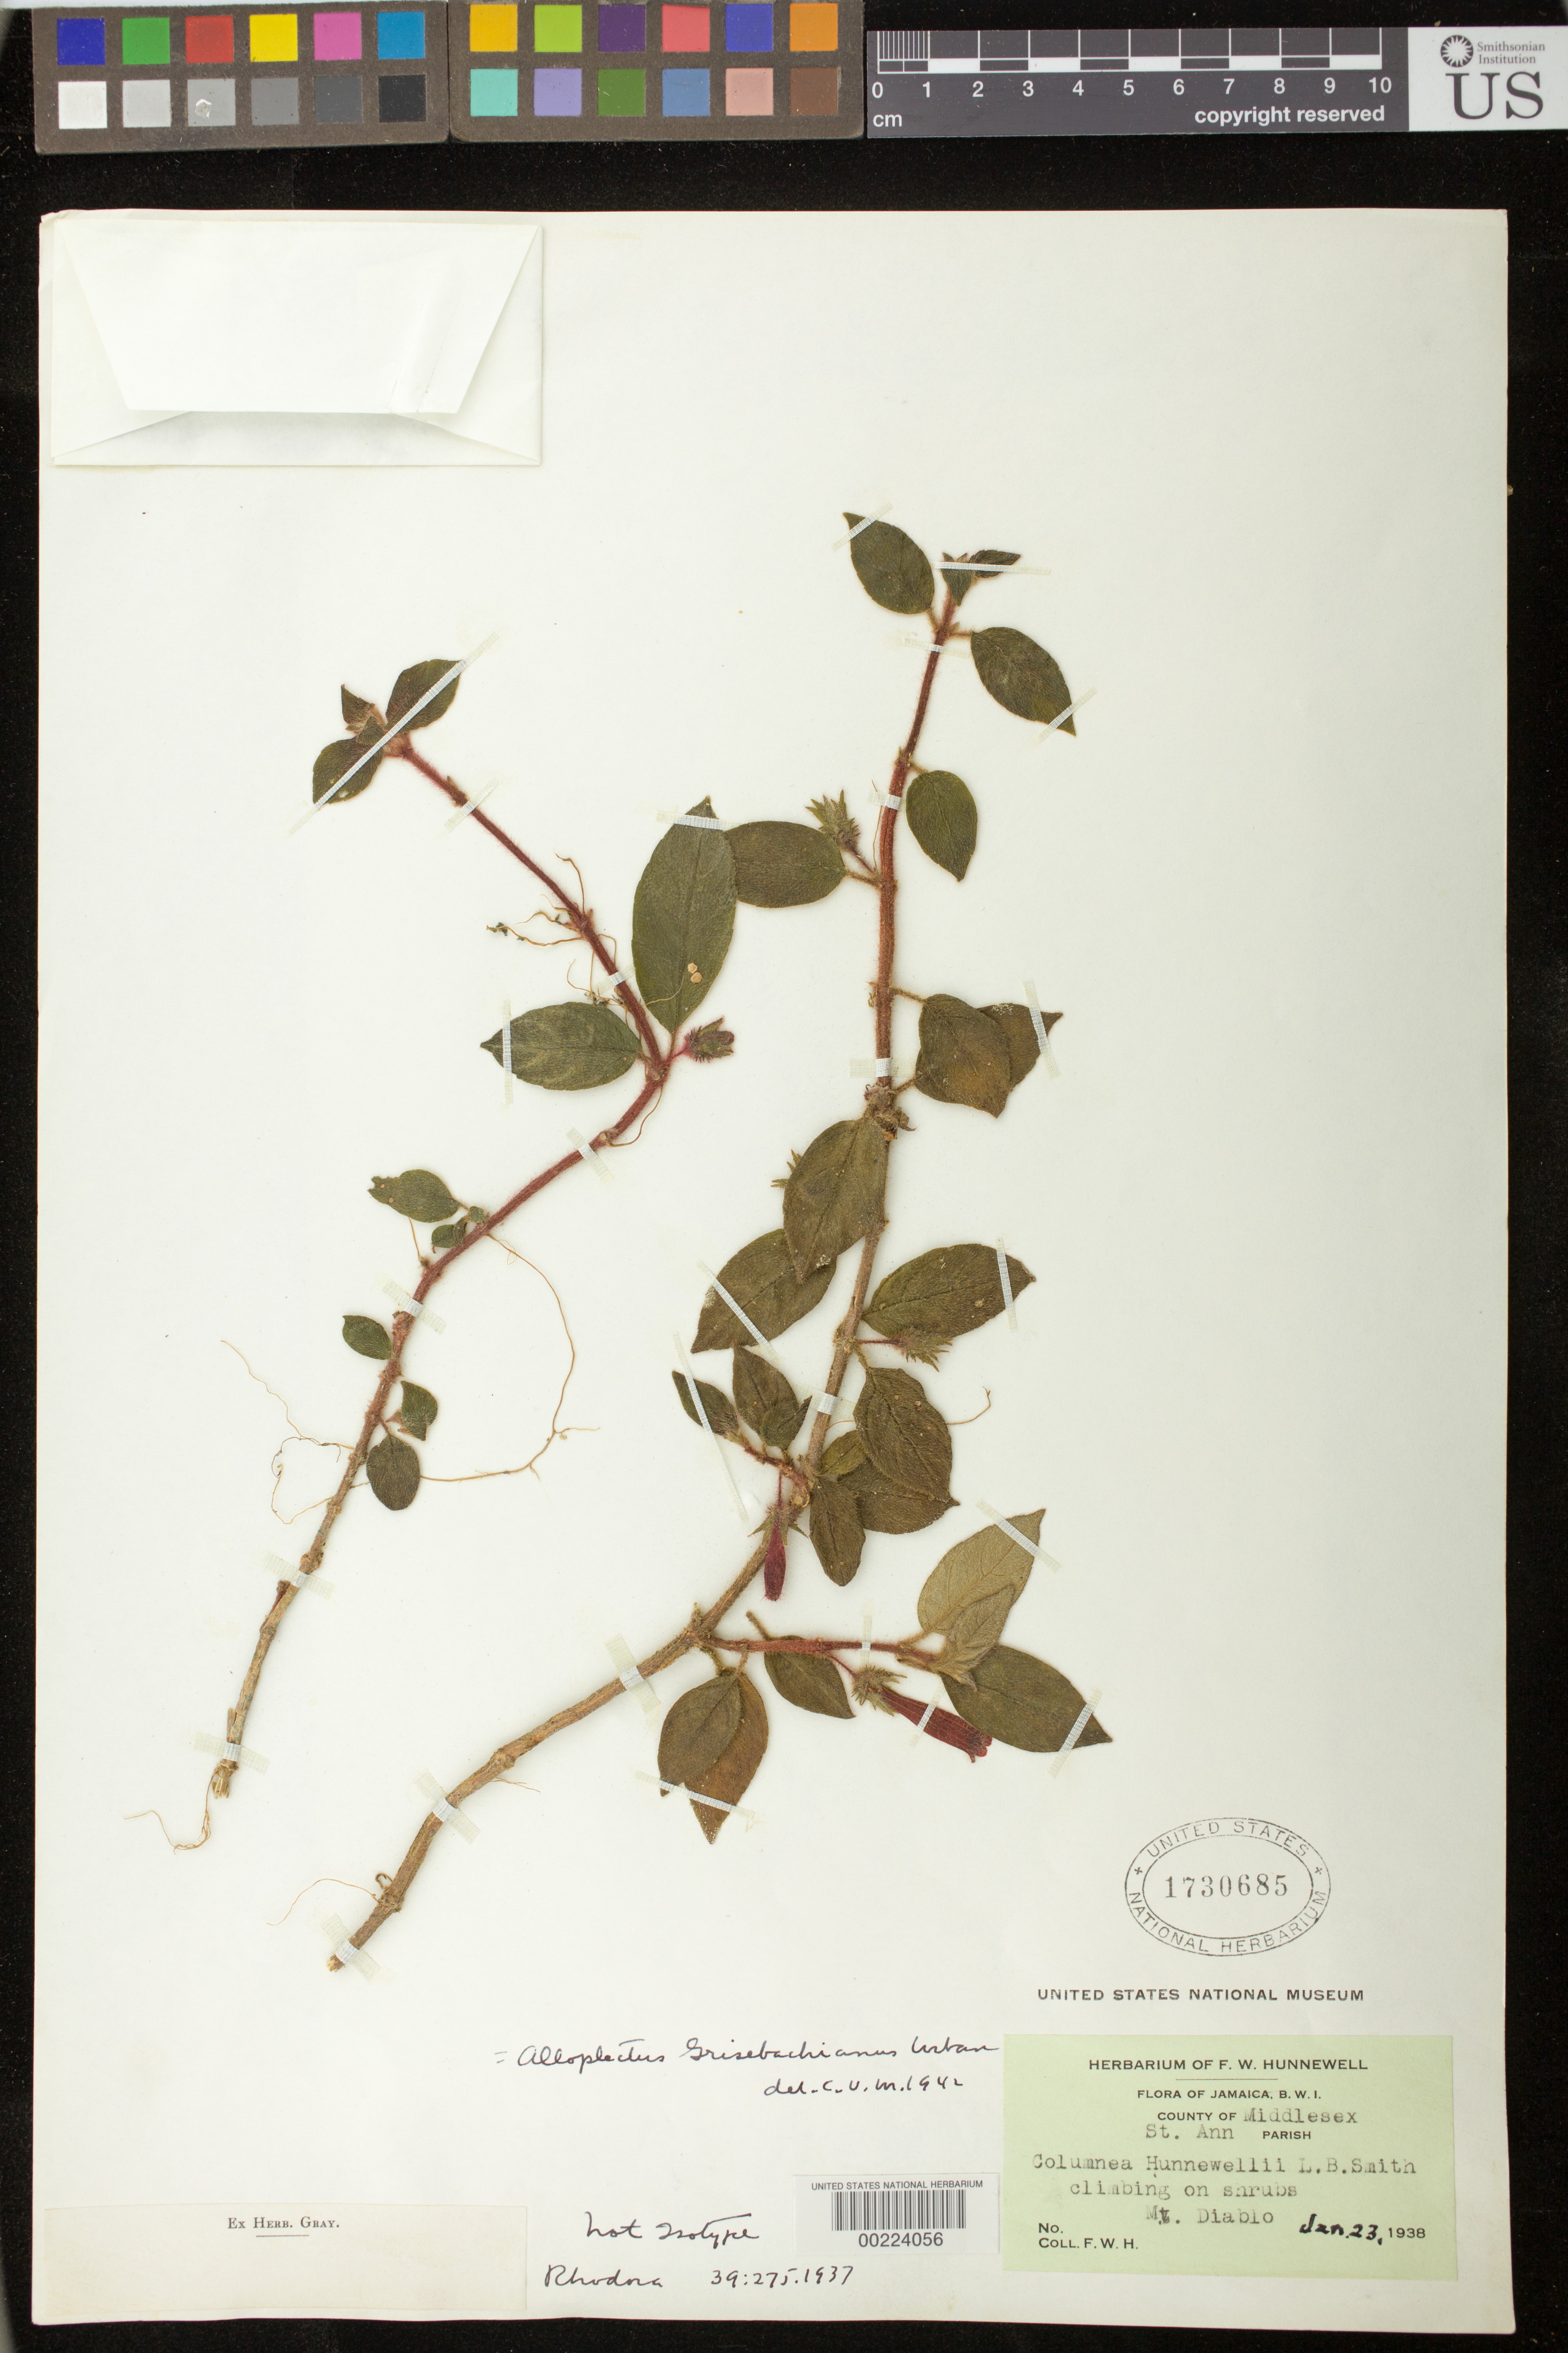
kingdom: Plantae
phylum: Tracheophyta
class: Magnoliopsida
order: Lamiales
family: Gesneriaceae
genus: Columnea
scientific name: Columnea grisebachiana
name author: Kuntze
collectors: F. Hunnewell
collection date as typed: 23 Jan 1938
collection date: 1938-01-23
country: Jamaica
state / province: Saint Ann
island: Jamaica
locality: County of Middlesex, Mt Diablo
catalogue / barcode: US 1730685